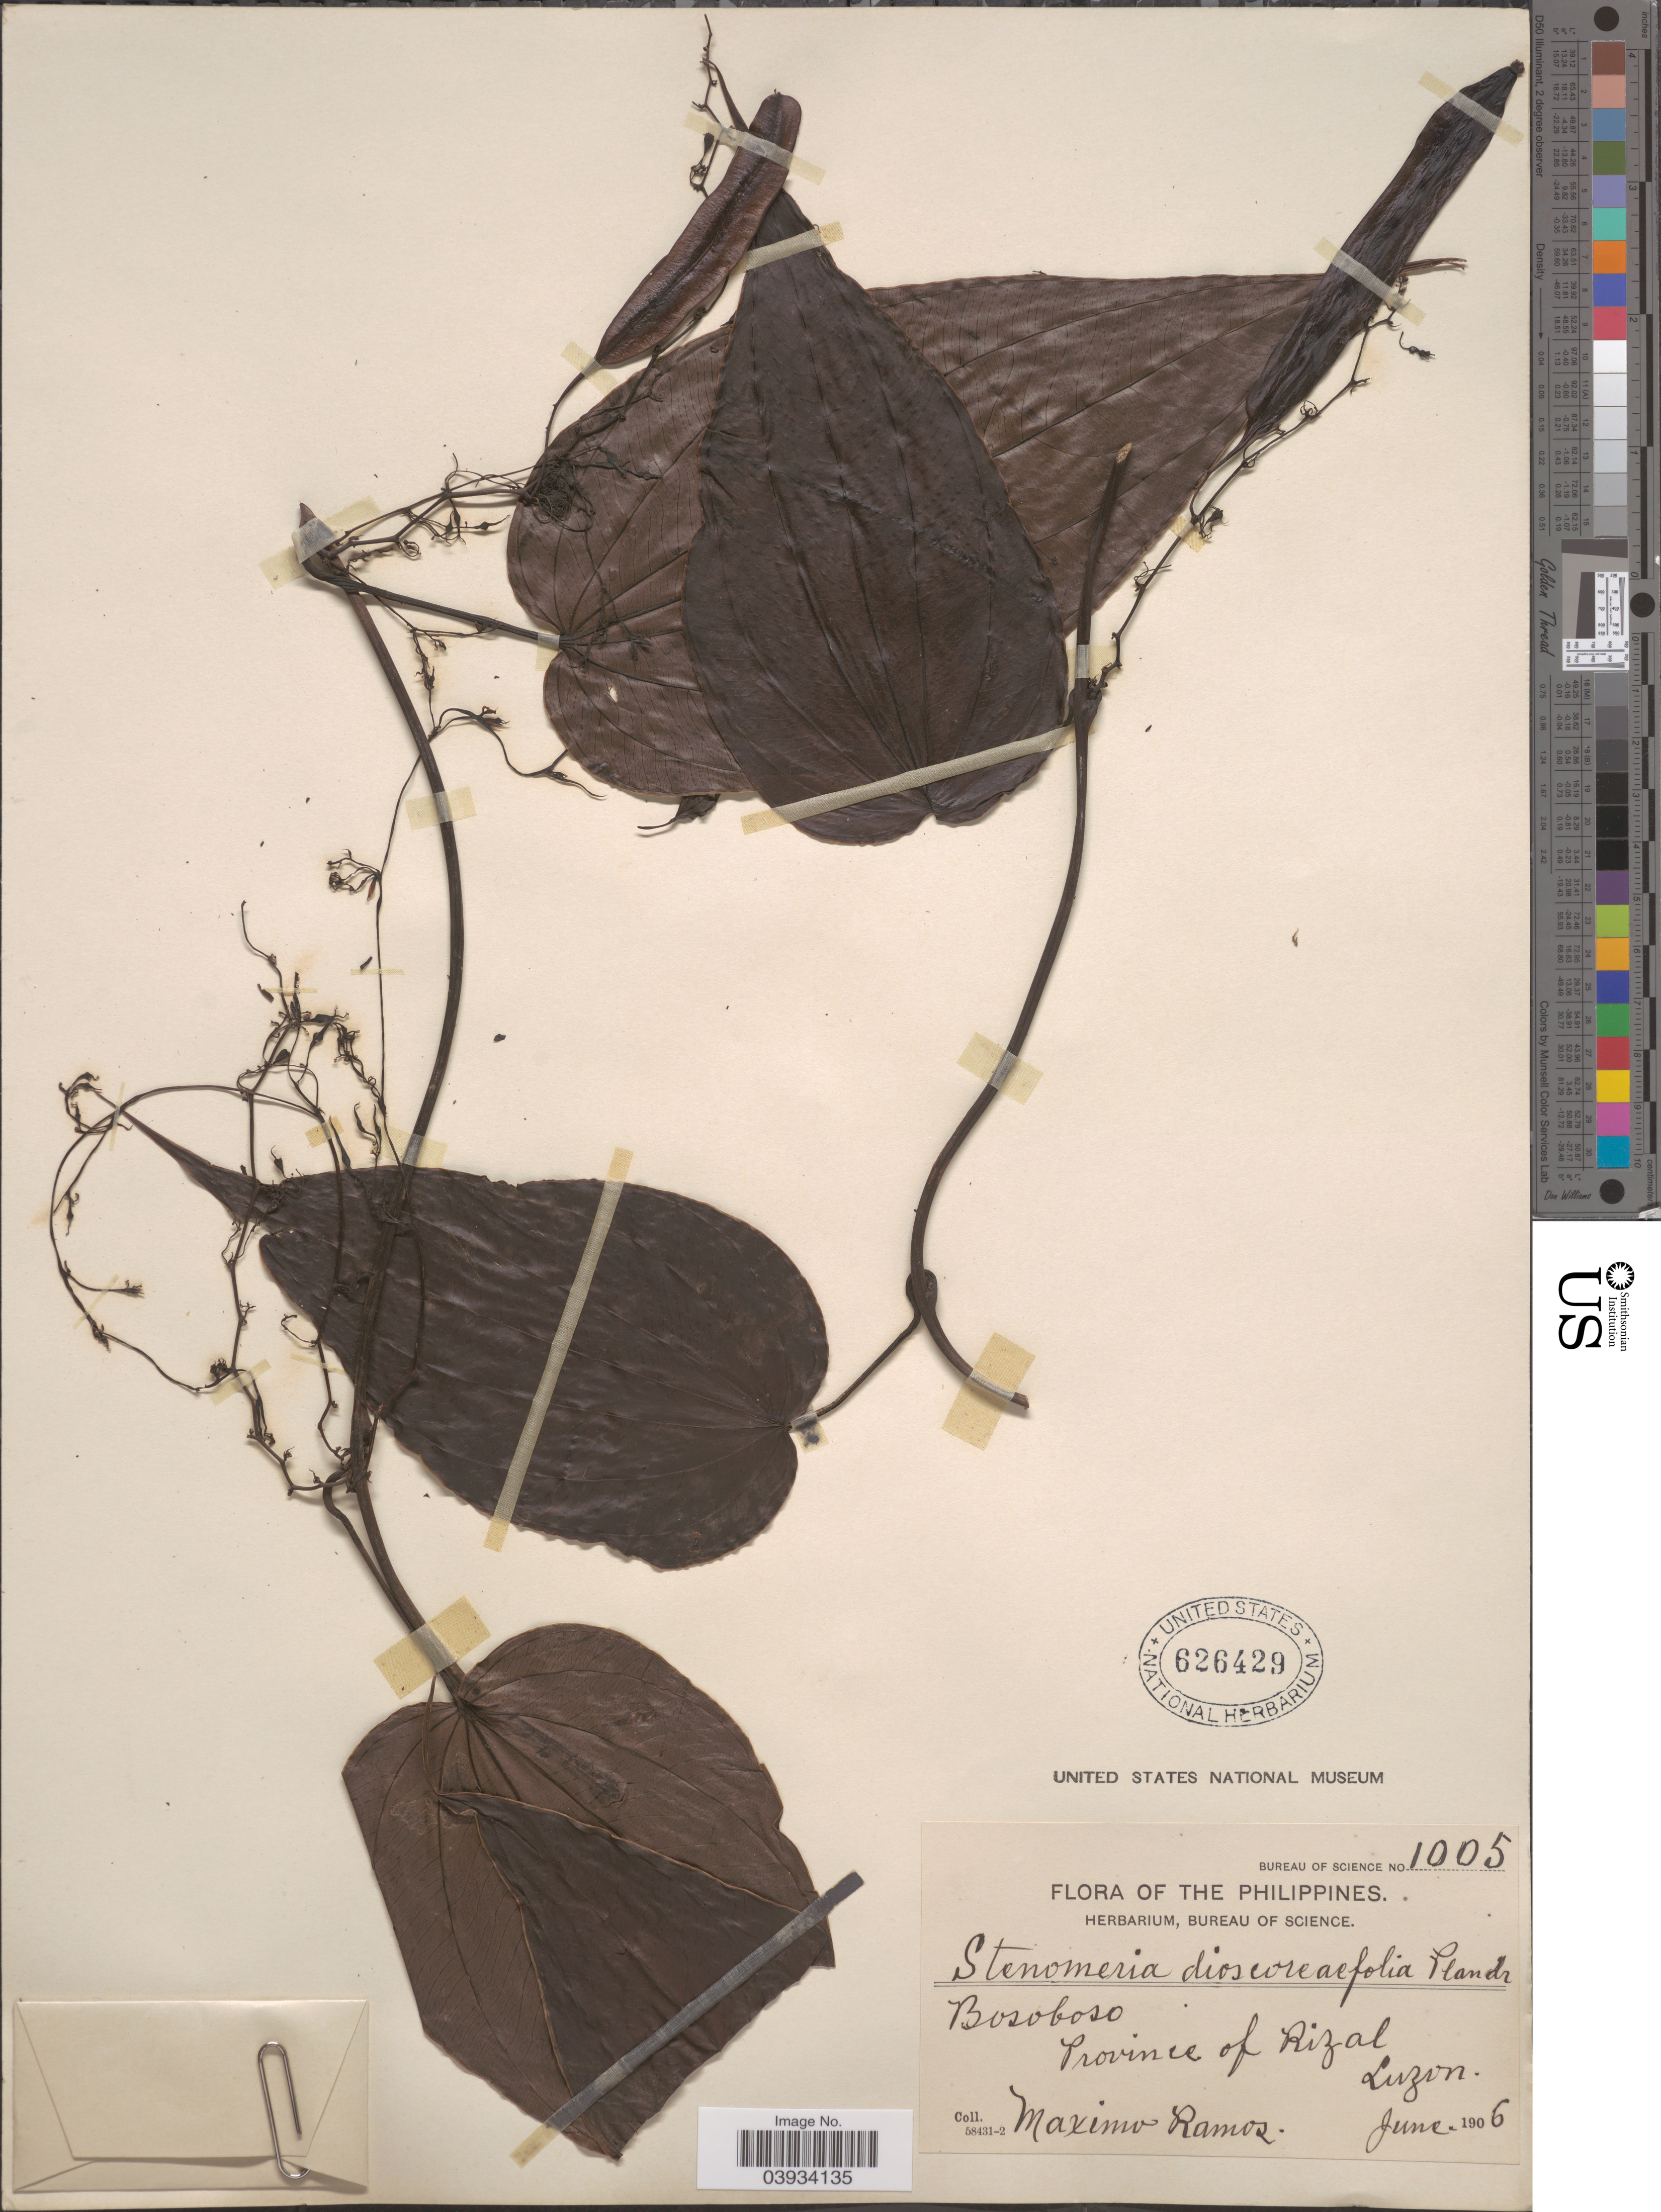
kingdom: Plantae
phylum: Tracheophyta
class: Liliopsida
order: Dioscoreales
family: Dioscoreaceae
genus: Stenomeris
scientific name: Stenomeris dioscoreifolia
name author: Planch.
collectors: M. Ramos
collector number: Bureau of Science 1005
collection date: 1906-06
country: Philippines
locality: Bosoboso. Province of Rizal. Luzon.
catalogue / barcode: US 626429